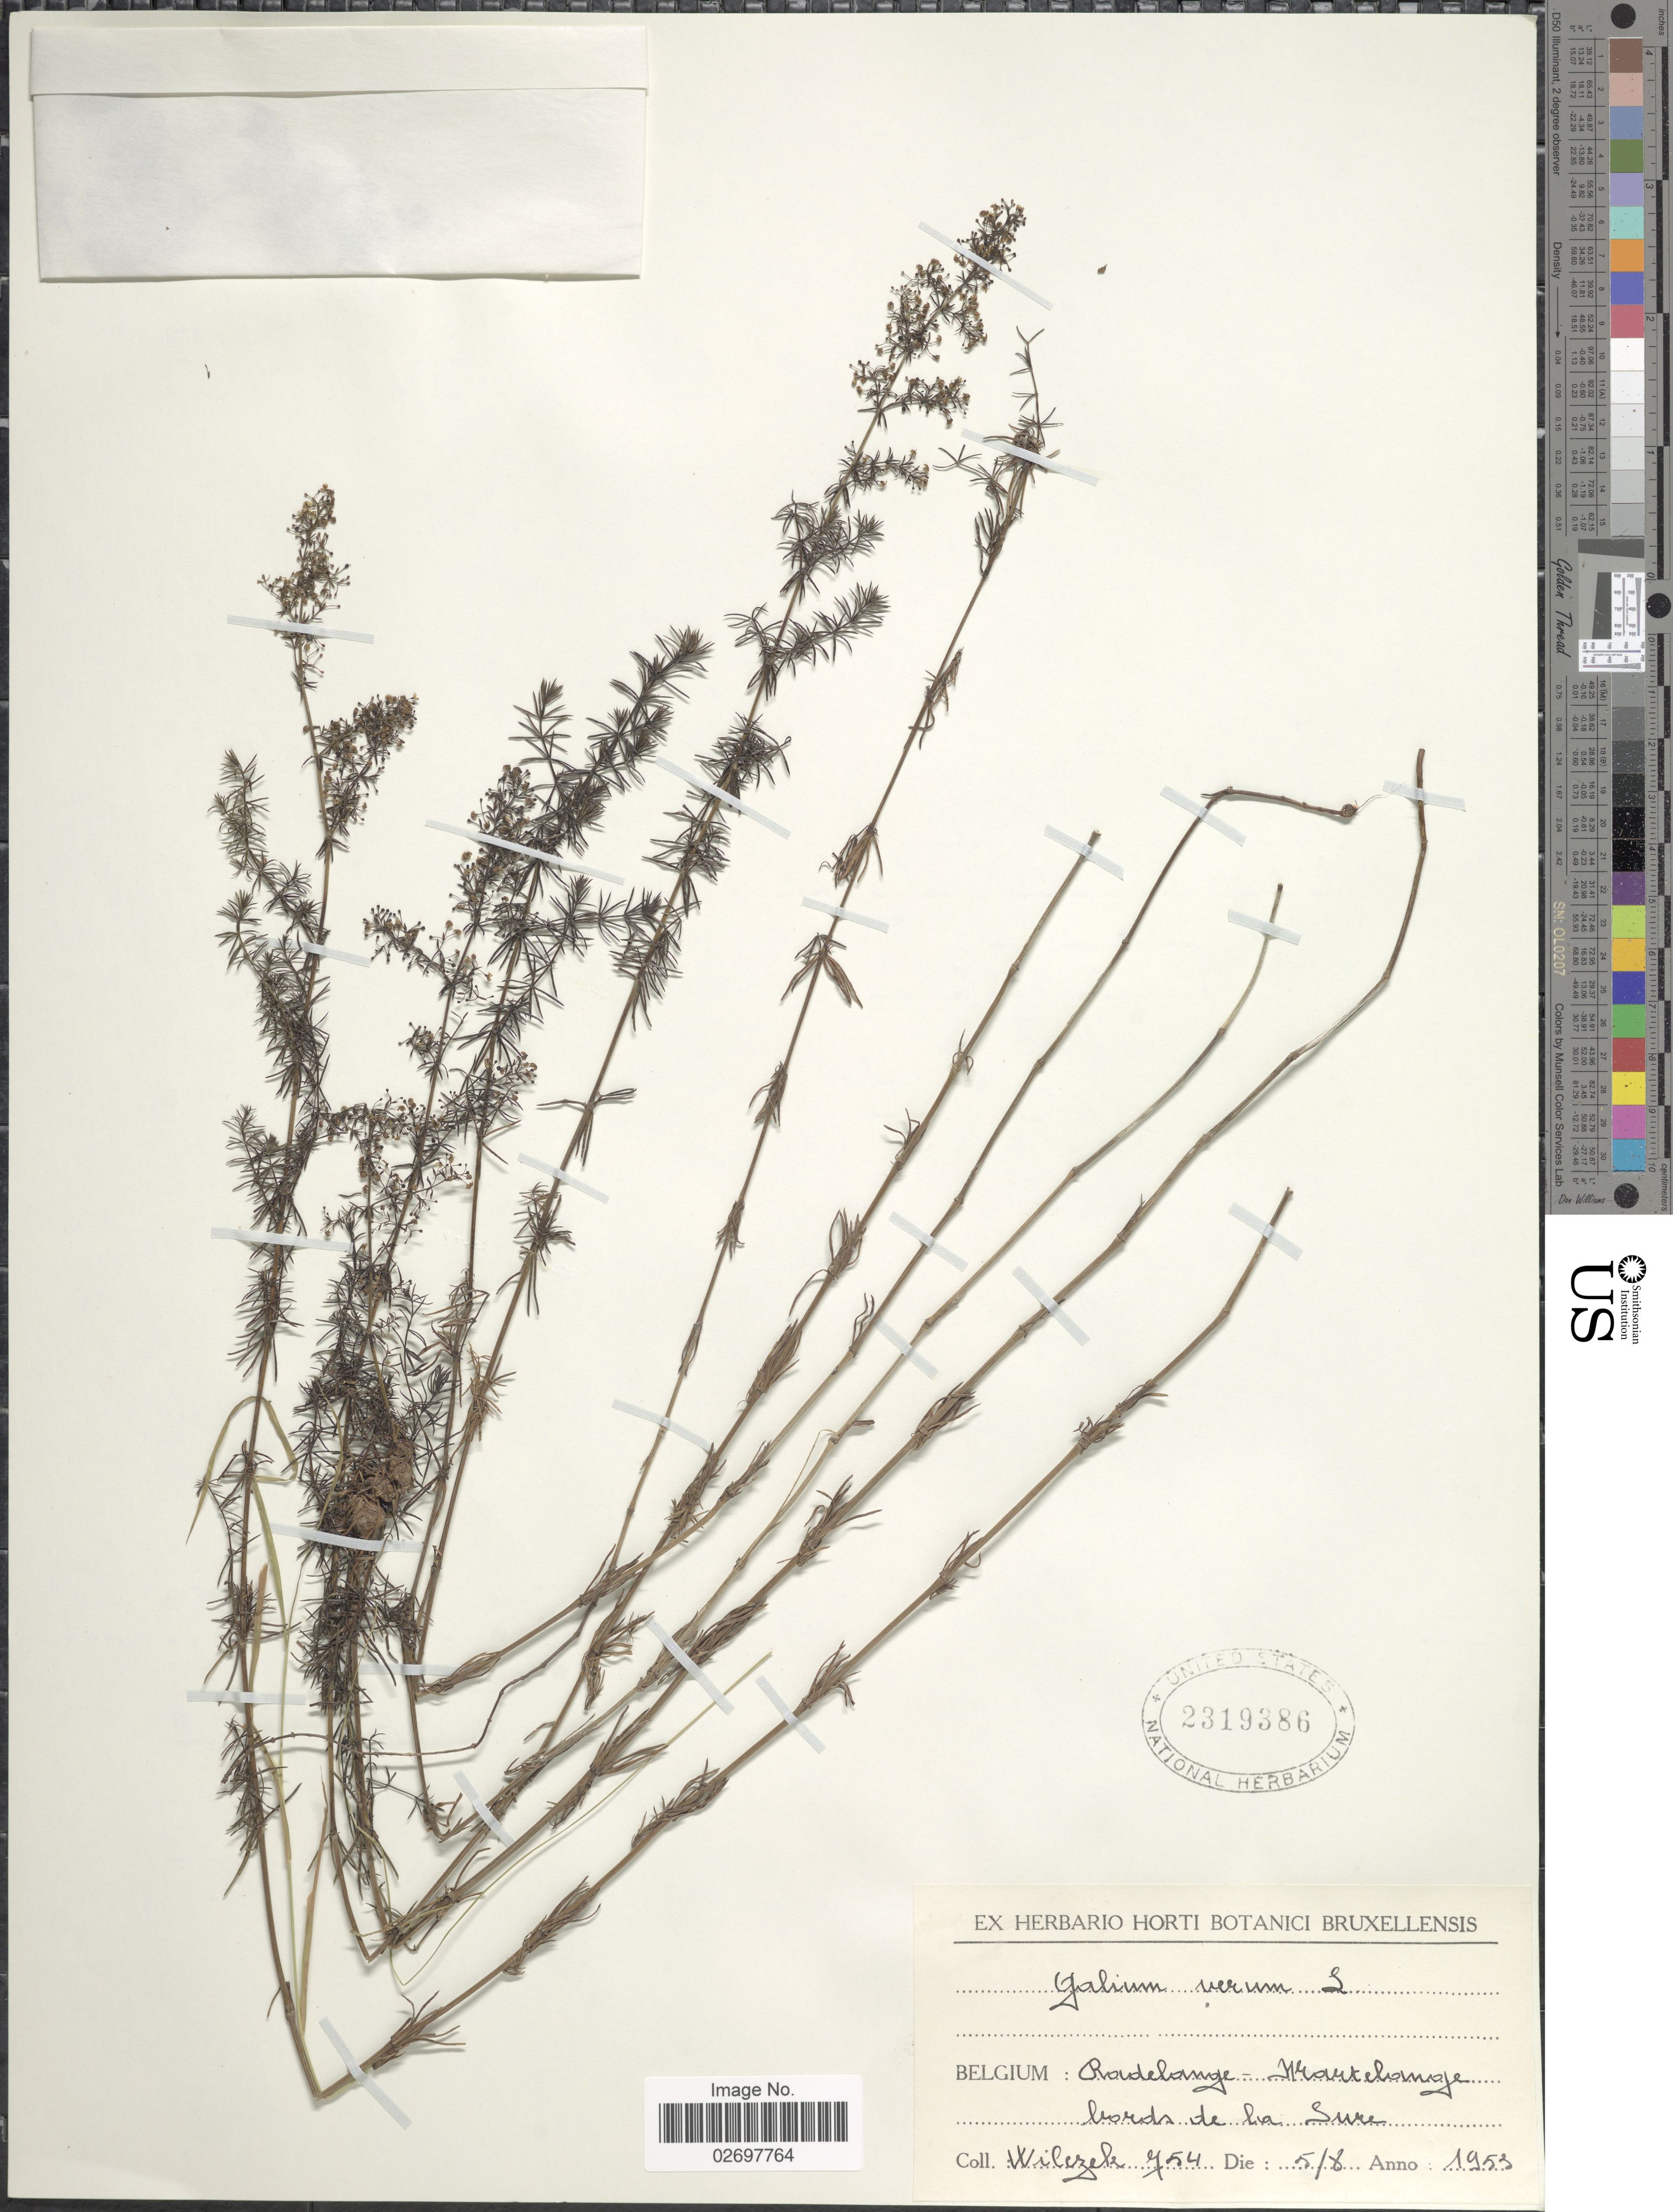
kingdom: Plantae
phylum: Tracheophyta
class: Magnoliopsida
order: Gentianales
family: Rubiaceae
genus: Galium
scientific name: Galium verum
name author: L.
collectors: Wilczek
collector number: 754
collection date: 1953-08-05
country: Belgium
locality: Rondelange - Martelomoje bords de la Sure [interpreted]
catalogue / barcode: US 2319386